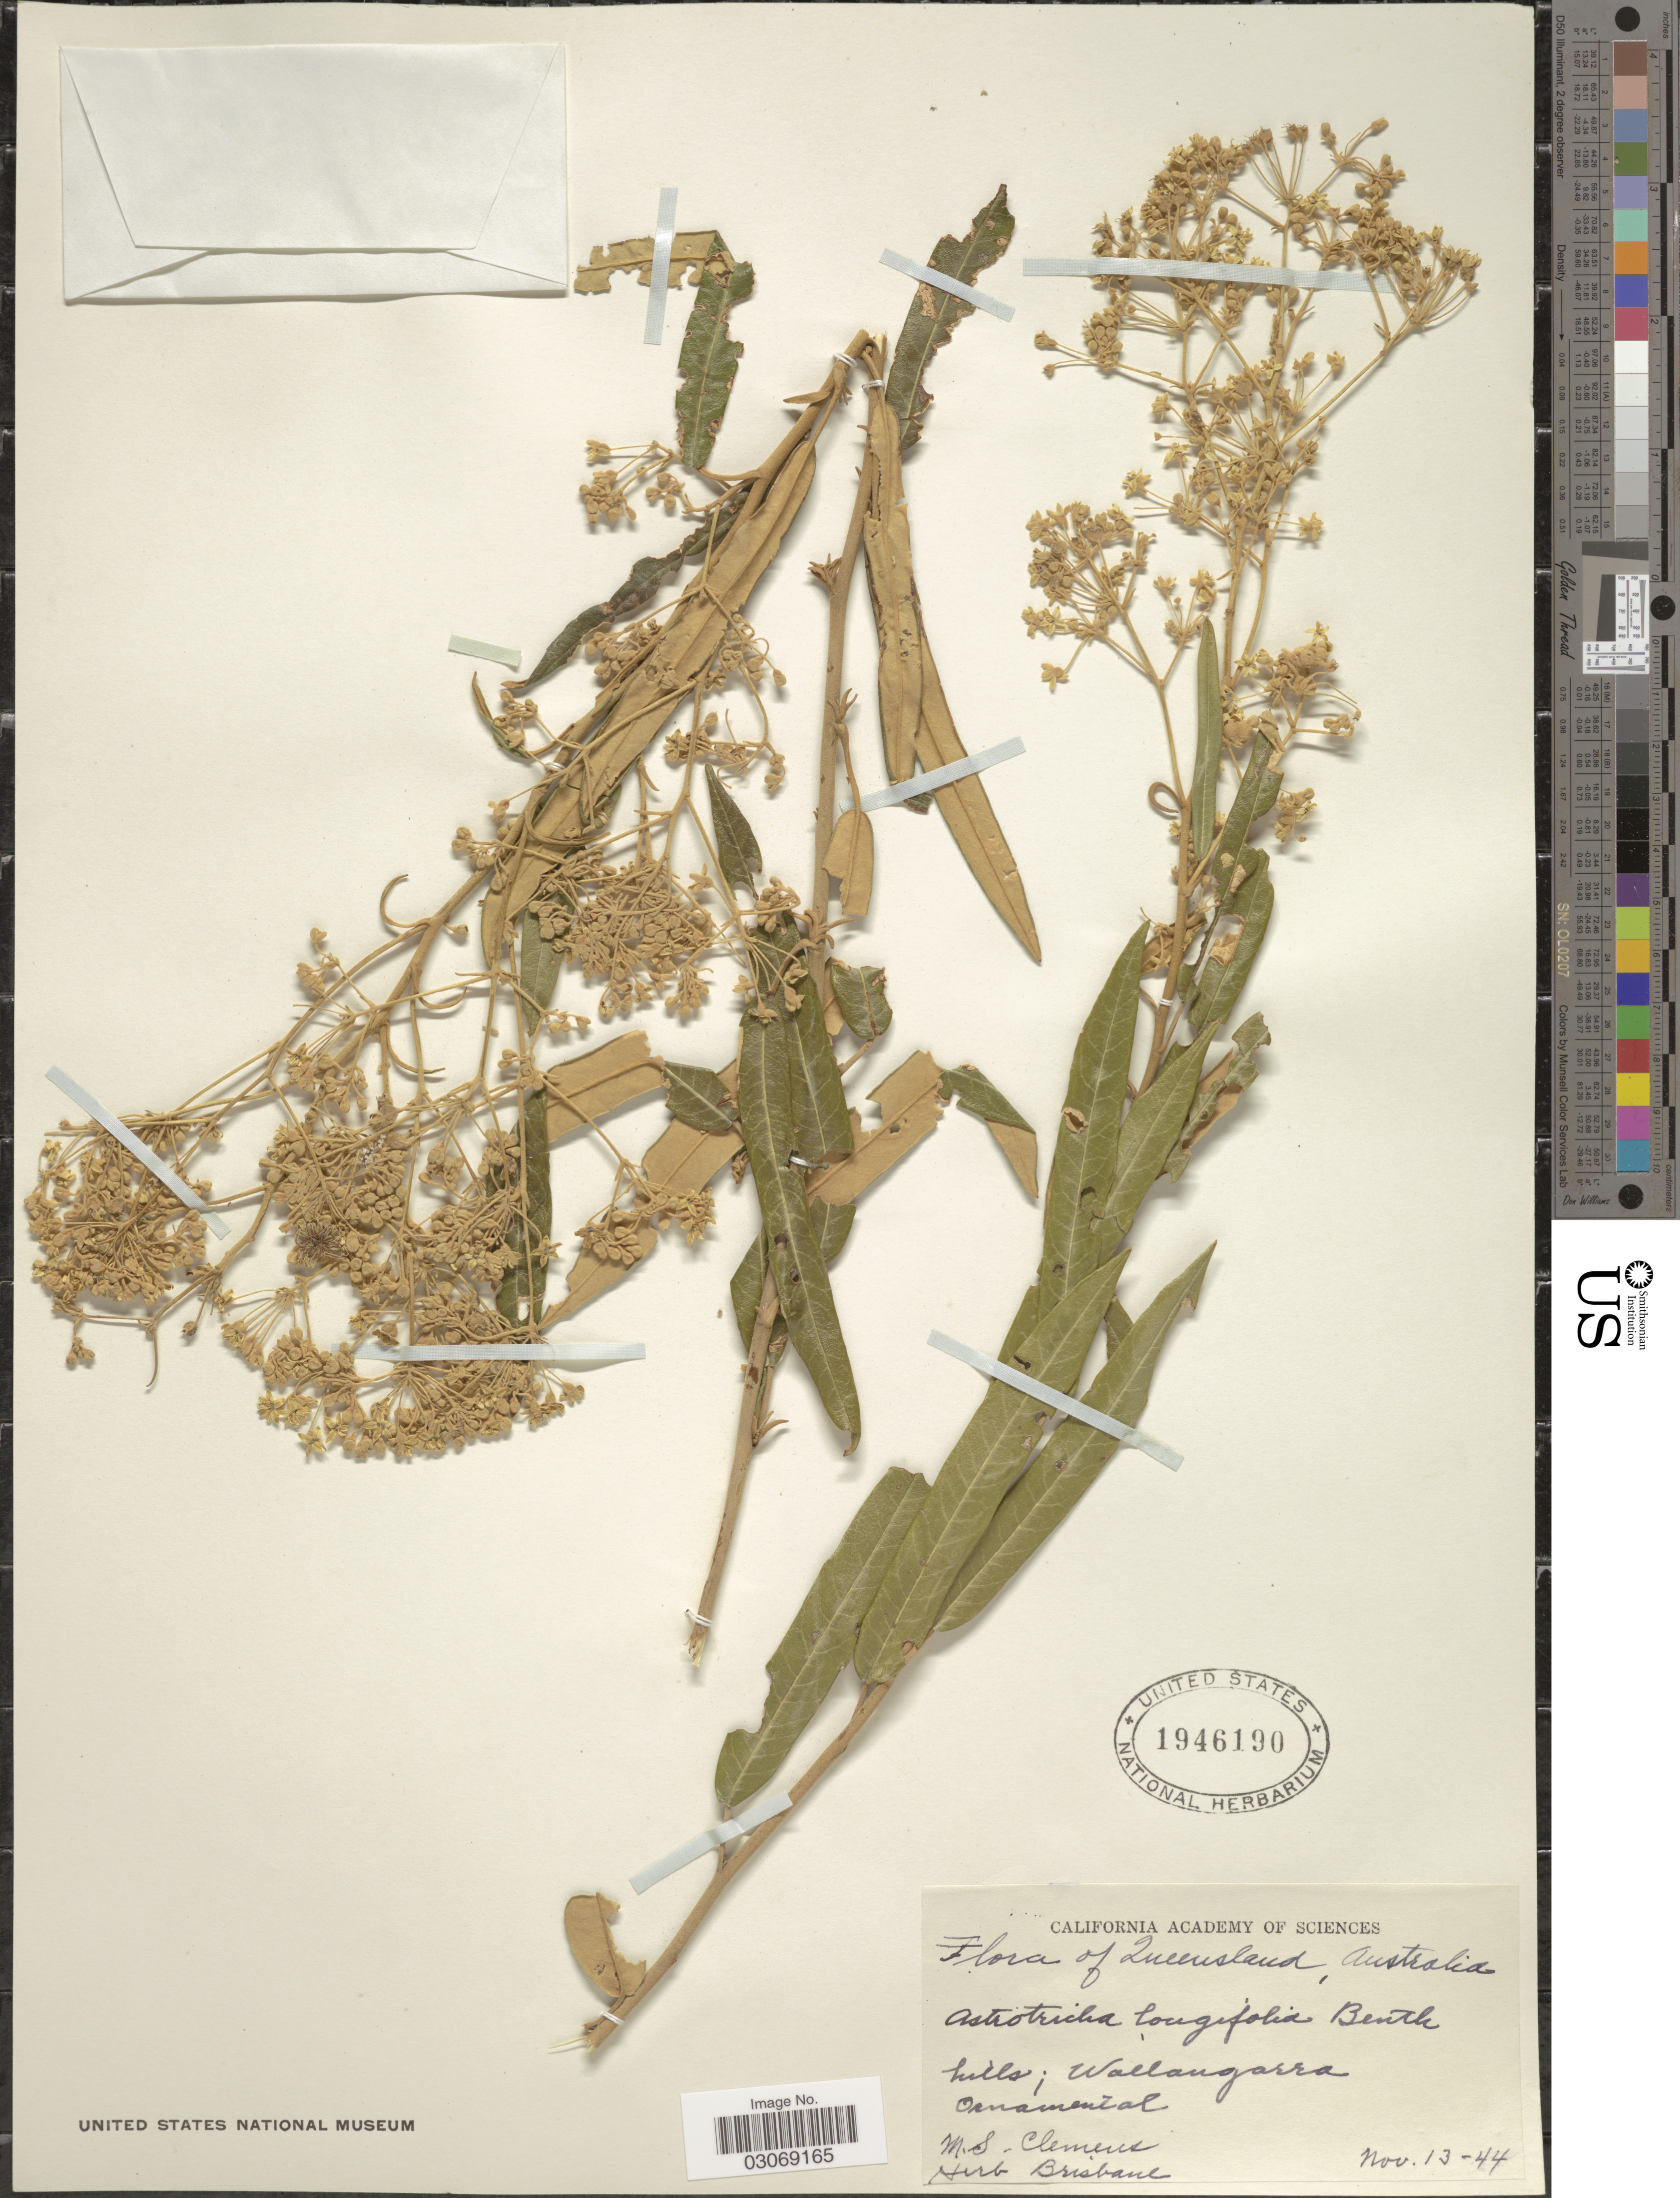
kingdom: Plantae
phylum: Tracheophyta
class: Magnoliopsida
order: Apiales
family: Araliaceae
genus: Astrotricha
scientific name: Astrotricha longifolia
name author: Benth.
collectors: M. S. Clemens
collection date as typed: Transcribed d/m/y: 13/11/44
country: Australia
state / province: Queensland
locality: Wallangarra Ornamental.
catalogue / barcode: US 1946190